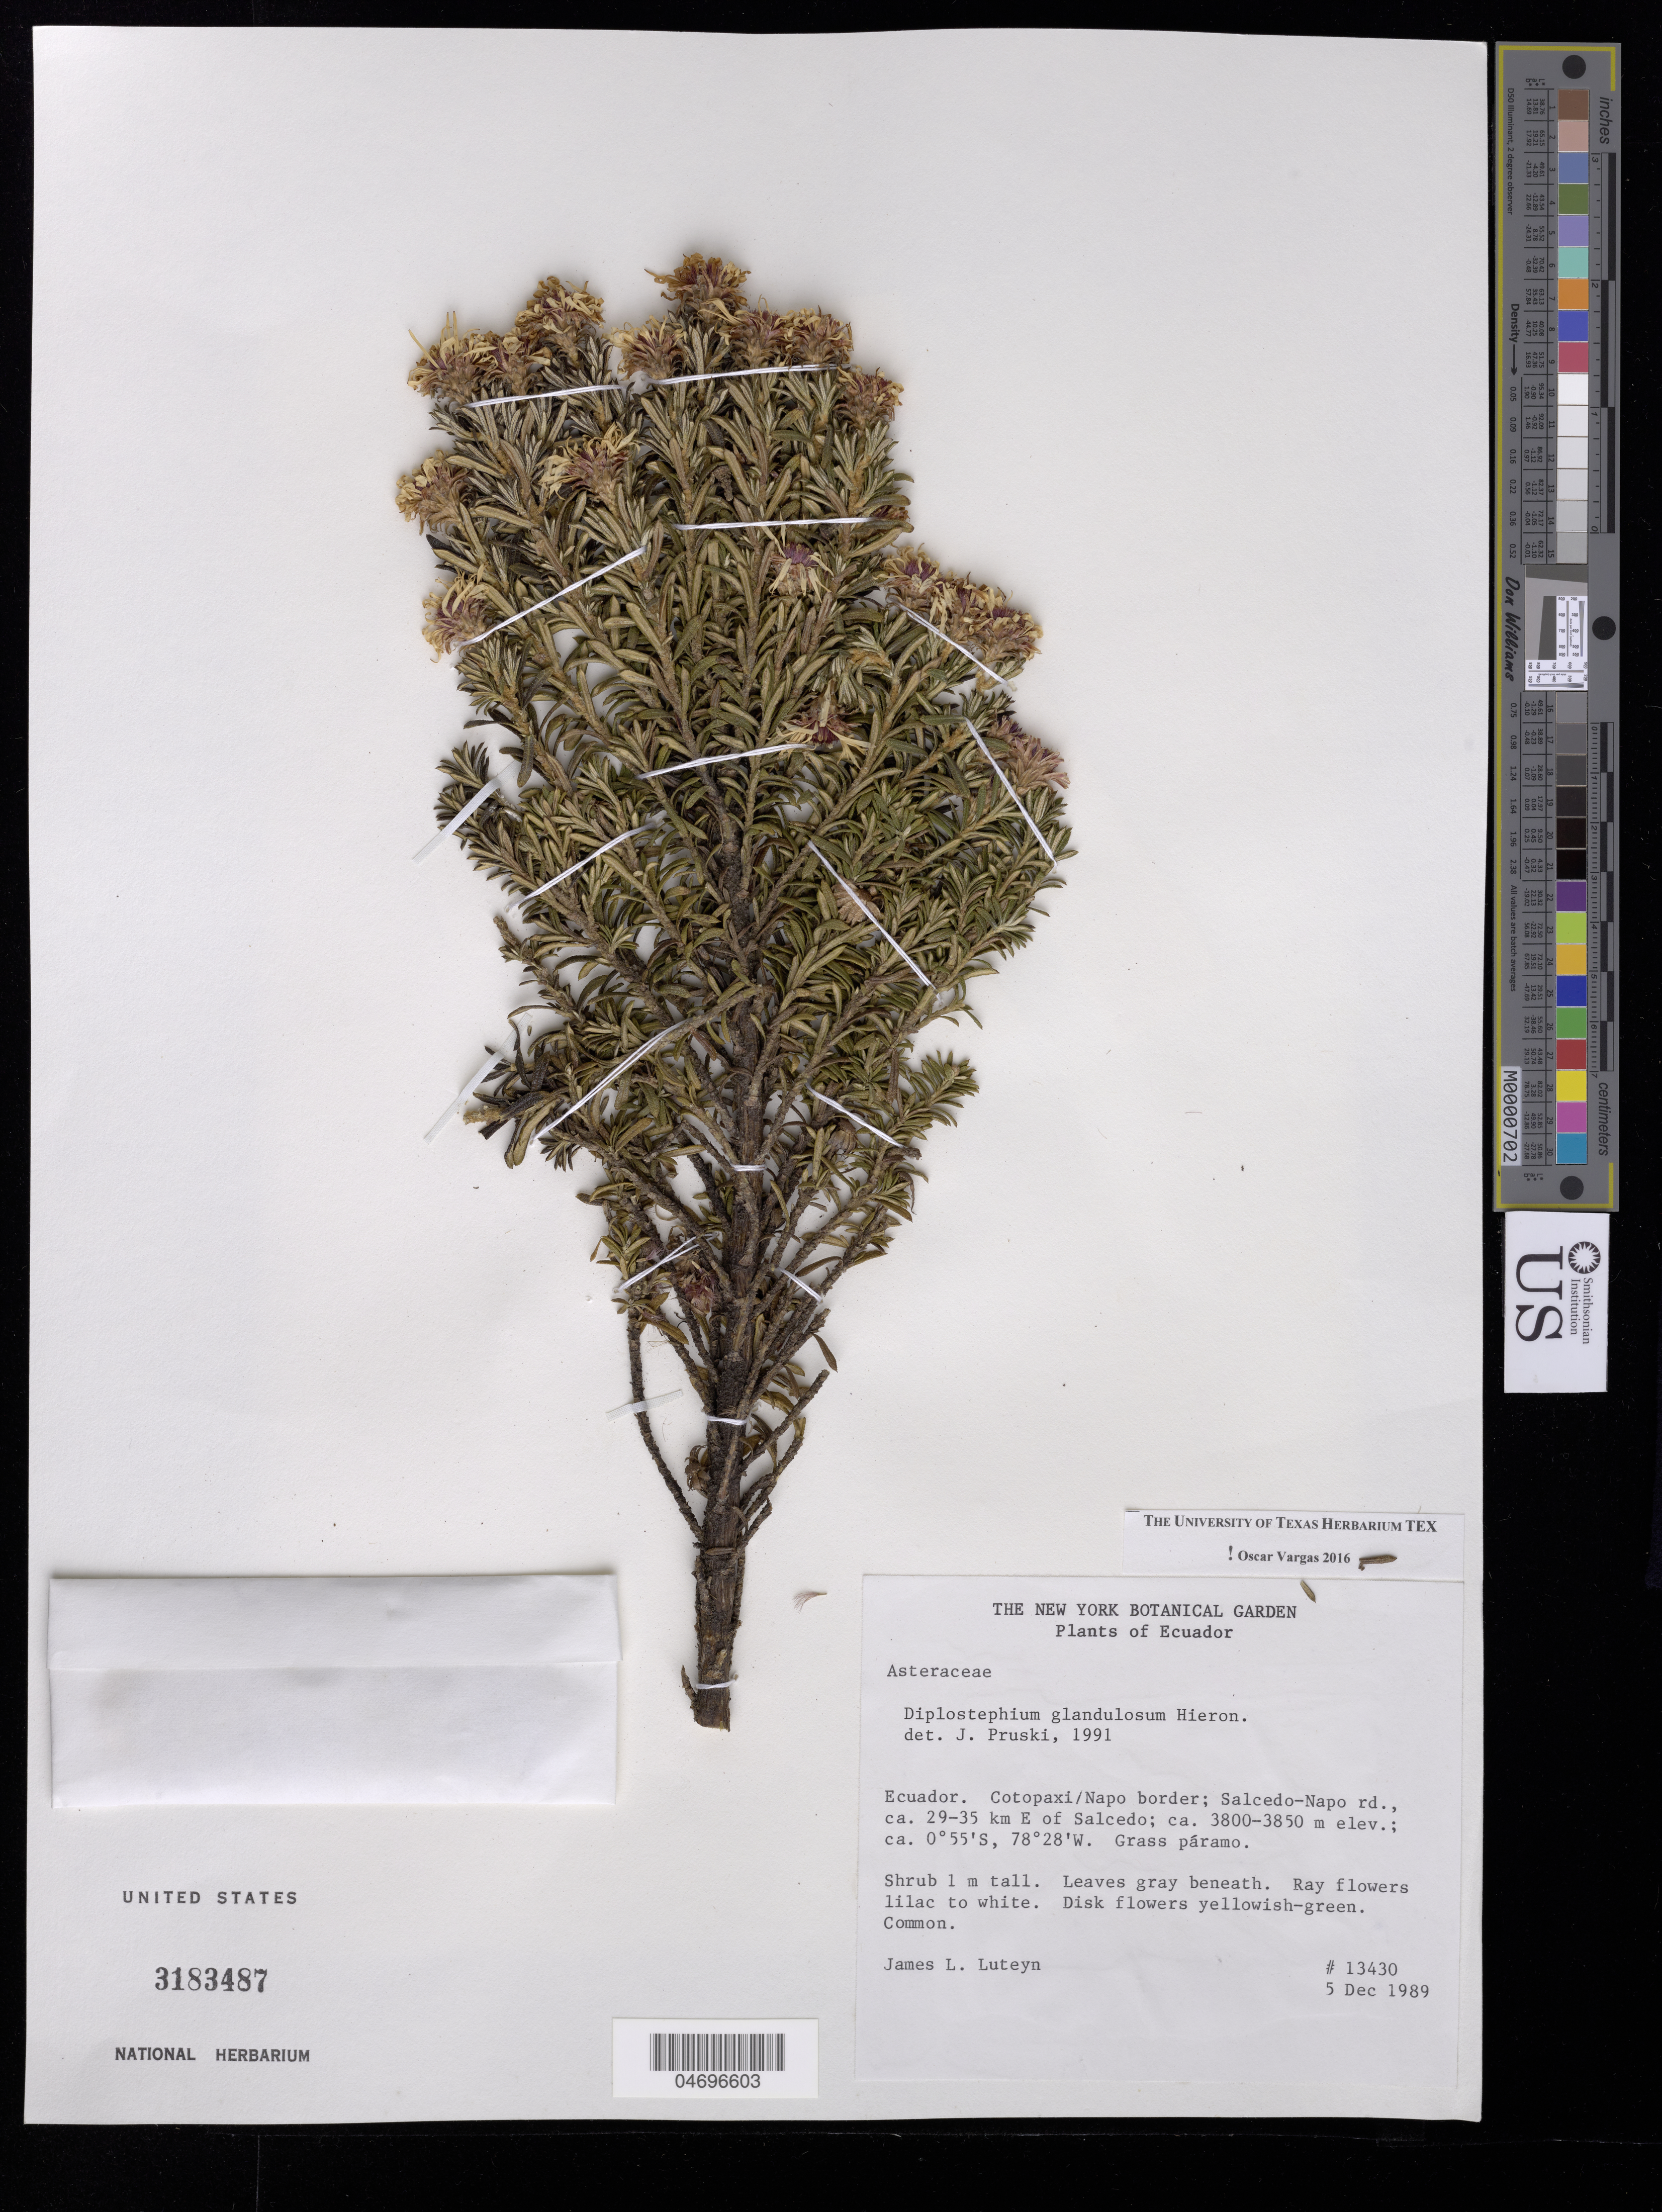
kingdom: Plantae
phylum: Tracheophyta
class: Magnoliopsida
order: Asterales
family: Asteraceae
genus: Diplostephium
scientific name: Diplostephium glandulosum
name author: Hieron.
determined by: Vargas, Oscar M.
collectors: J. L. Luteyn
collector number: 13430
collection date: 1989-12-05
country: Ecuador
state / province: Cotopaxi / Napo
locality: Salcedo-Napo Rd, 29-35 km E of Salcedo. Cotopaxi/Napo border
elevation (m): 3800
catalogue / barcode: US 3183487